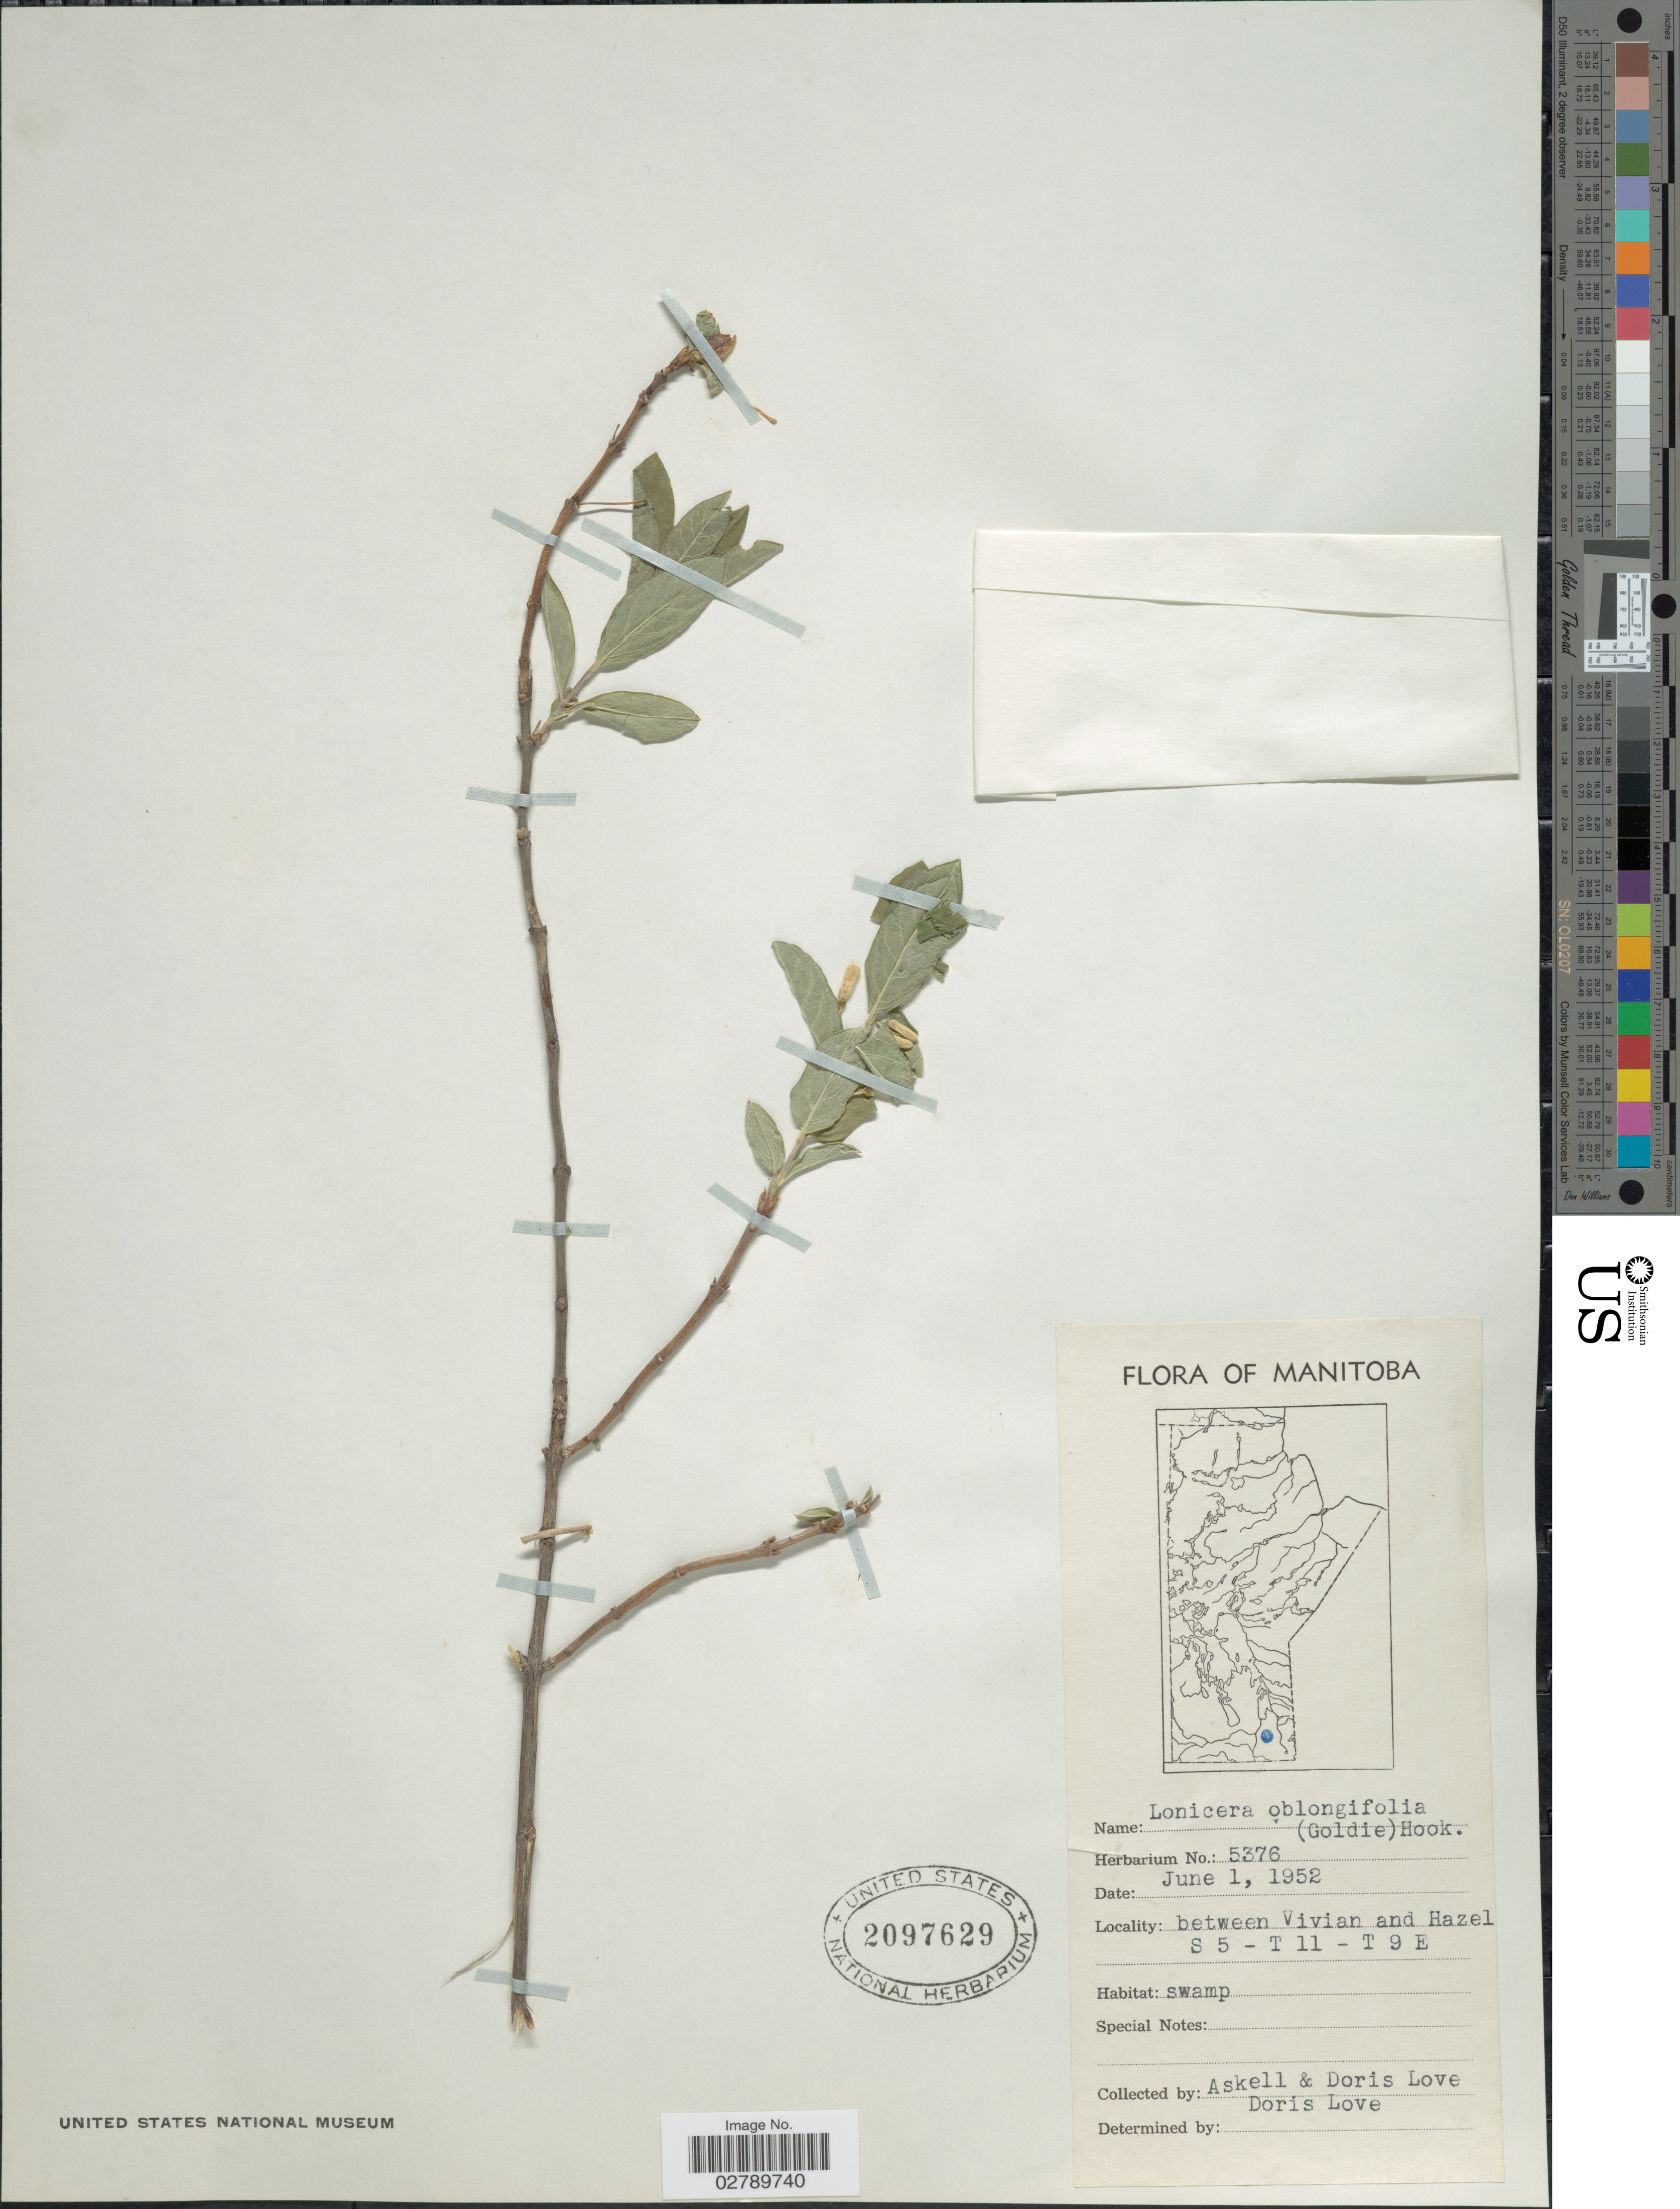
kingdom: Plantae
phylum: Tracheophyta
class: Magnoliopsida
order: Dipsacales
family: Caprifoliaceae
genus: Lonicera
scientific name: Lonicera oblongifolia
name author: Hook.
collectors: -. Askell & D. Löve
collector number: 5376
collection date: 1952-06-01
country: Canada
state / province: Manitoba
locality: Between Vivian and Hazel S 5 - T 11 - T 9 E.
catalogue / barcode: US 2097629